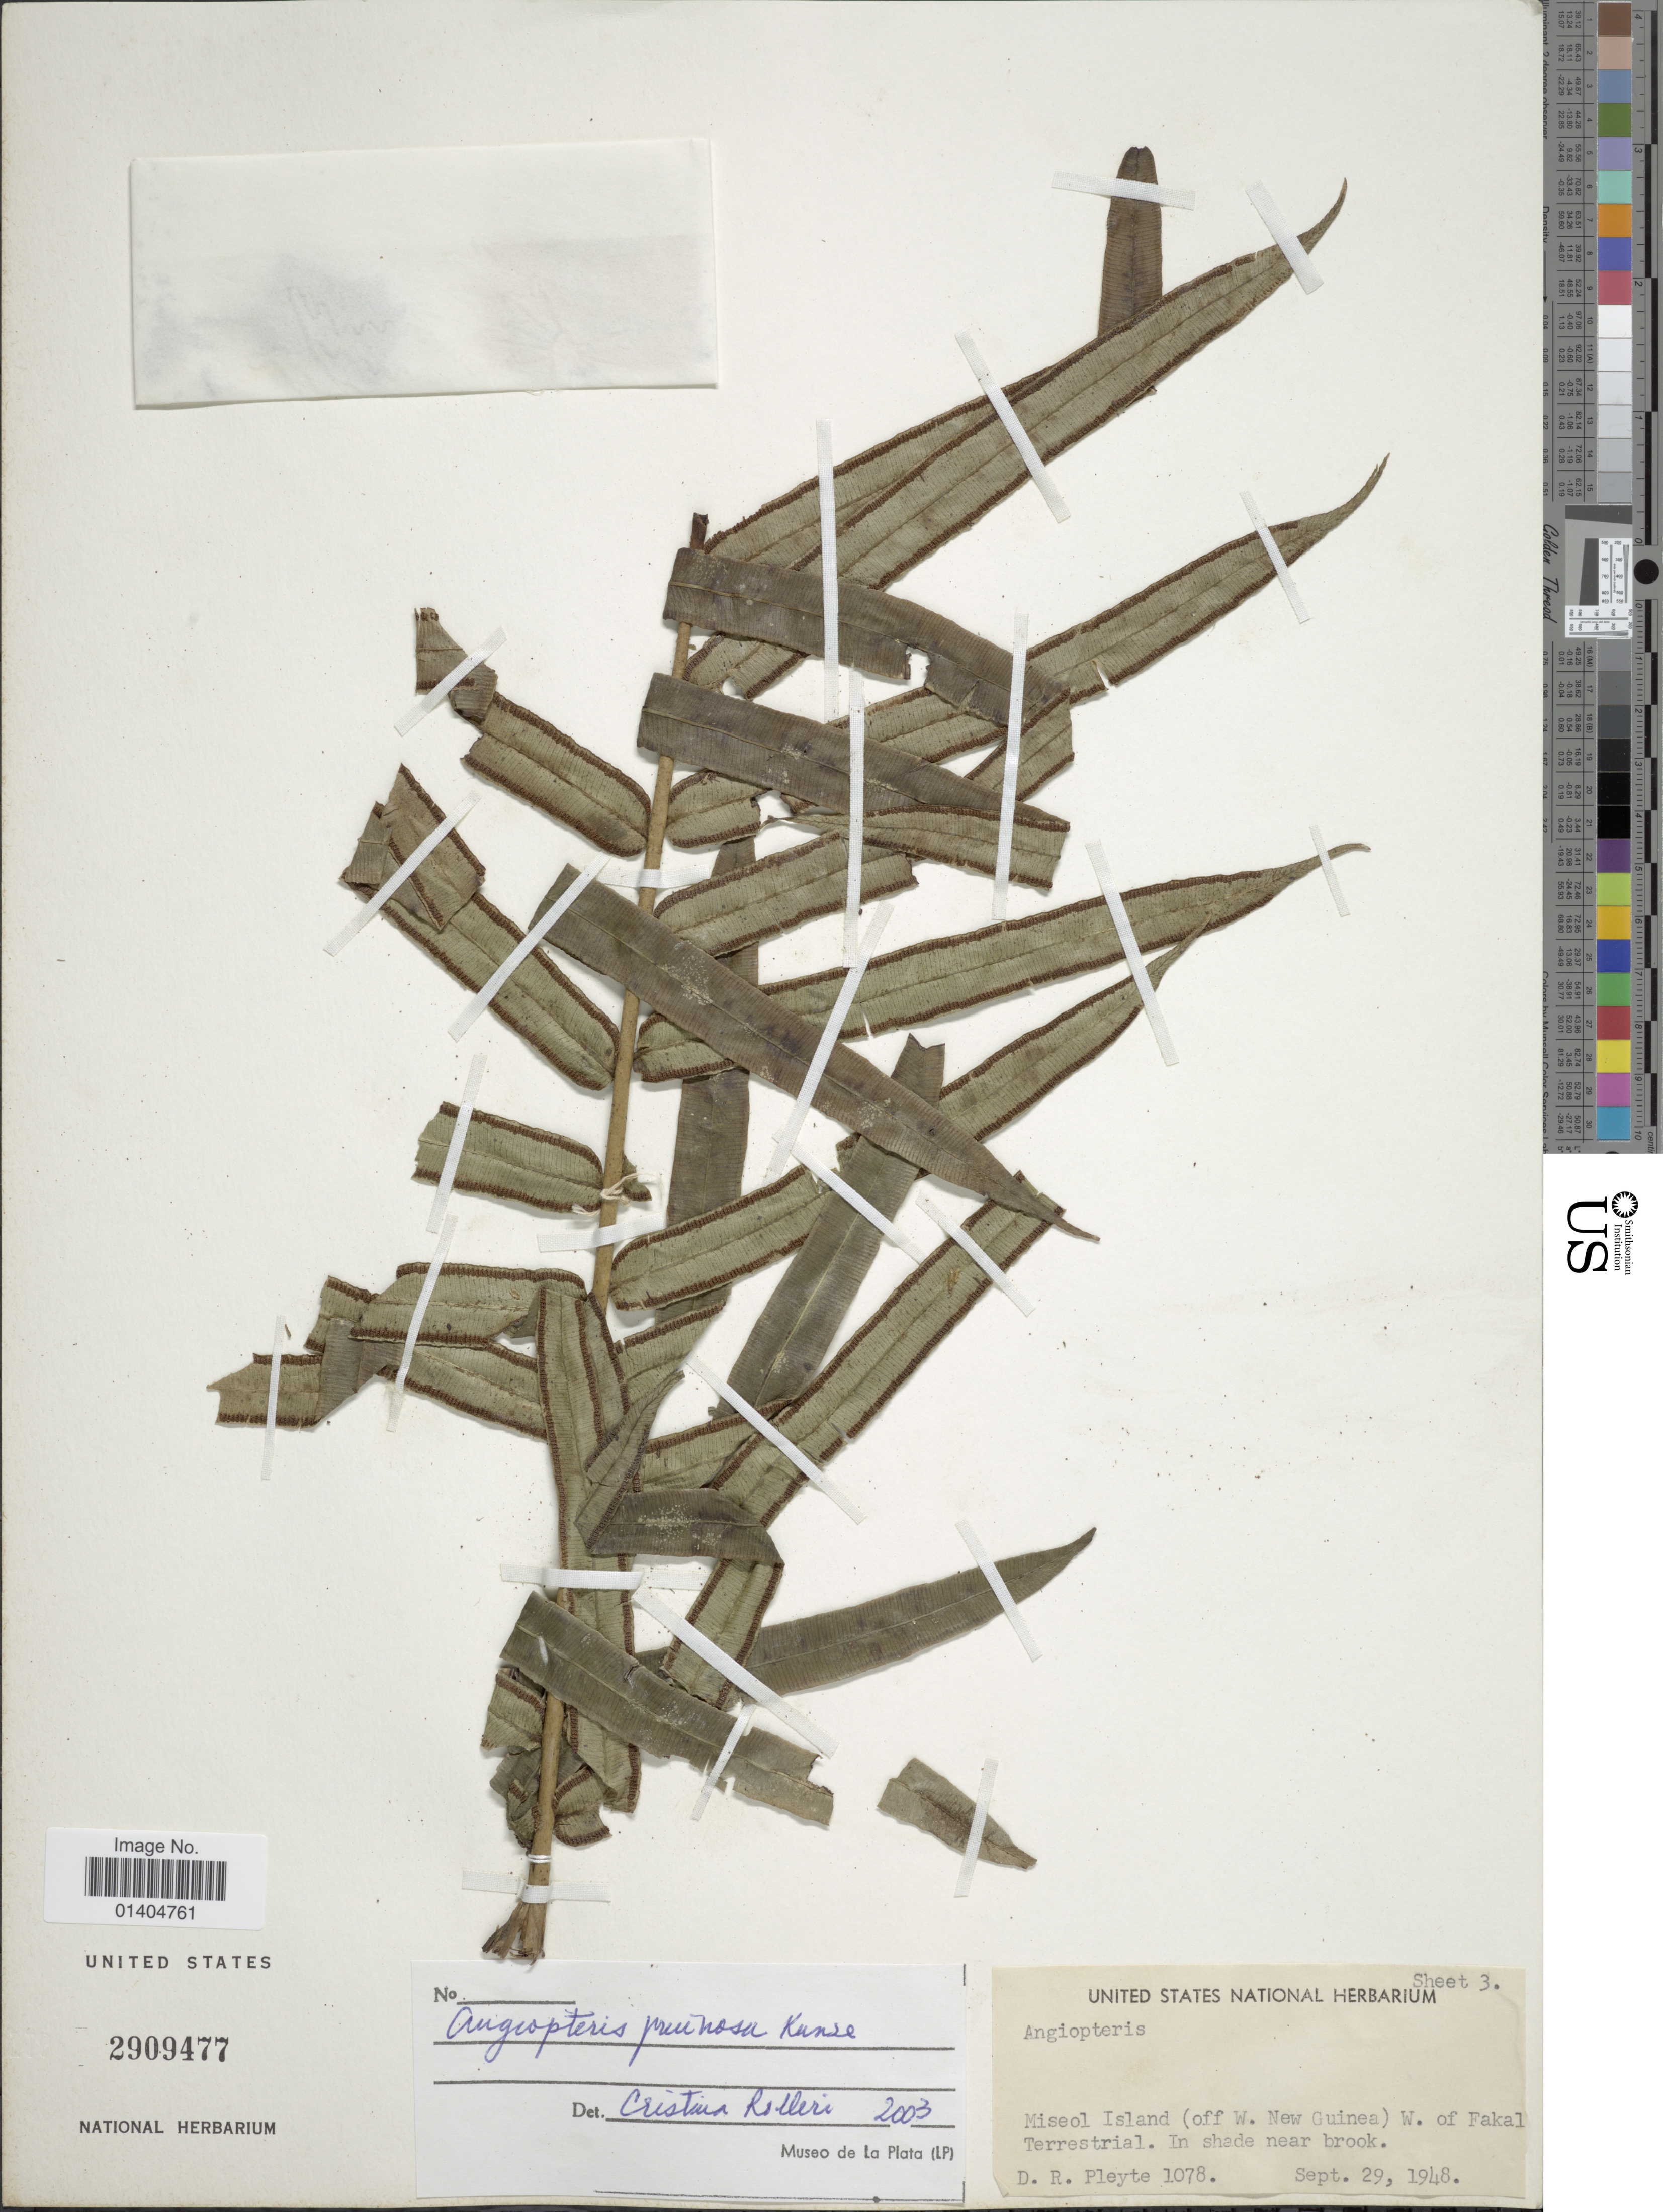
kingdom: Plantae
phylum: Tracheophyta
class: Polypodiopsida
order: Marattiales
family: Marattiaceae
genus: Angiopteris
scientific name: Angiopteris pruinosa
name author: Kunze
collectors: D. Pleyte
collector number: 1078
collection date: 1948-09-29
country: Indonesia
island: New Guinea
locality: Miseol Island (off W. New Guinea) W. of Fakal Terrestrial, In shade near brook.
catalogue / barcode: US 2909477